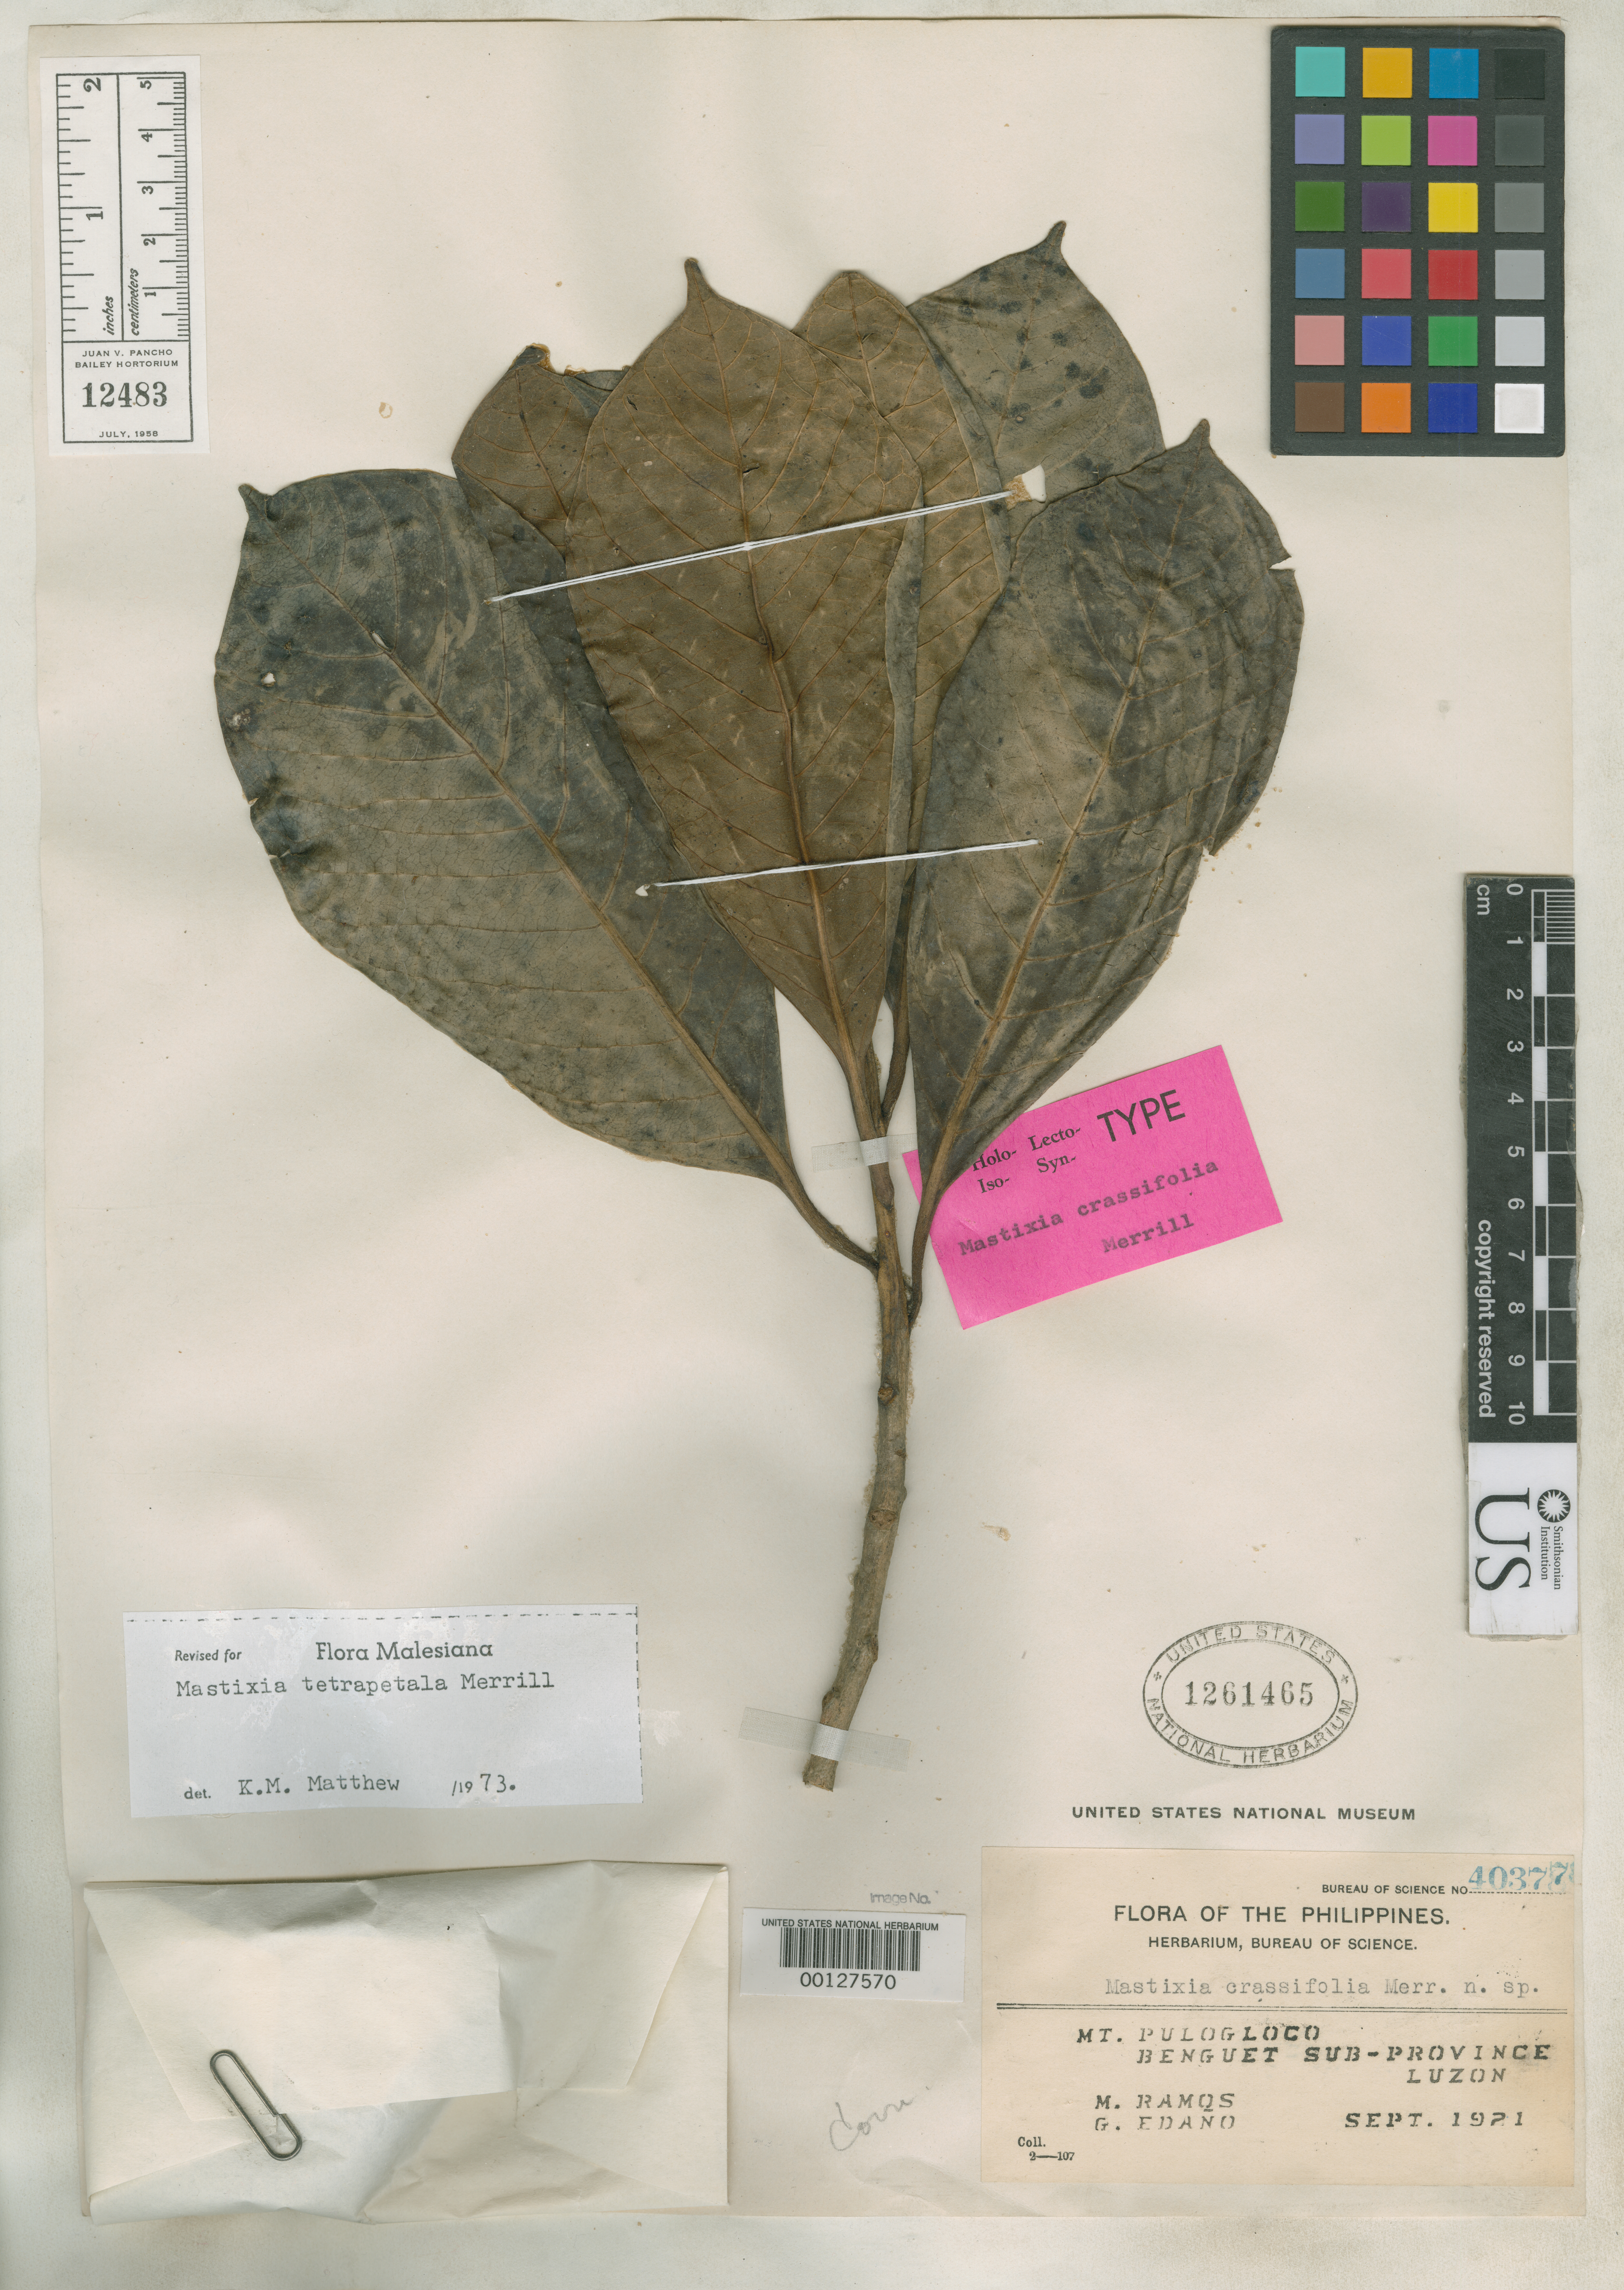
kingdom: Plantae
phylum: Tracheophyta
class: Magnoliopsida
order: Cornales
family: Nyssaceae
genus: Mastixia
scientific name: Mastixia crassifolia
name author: Merr.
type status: Isotype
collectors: M. Ramos & G. E. Edaño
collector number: Bur. Sci. 40377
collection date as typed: Sep 1921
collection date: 1921-09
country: Philippines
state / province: Cordillera (Administrative Region)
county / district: Benguet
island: Luzon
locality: Mt. Pulog loco.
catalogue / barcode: US 1261465